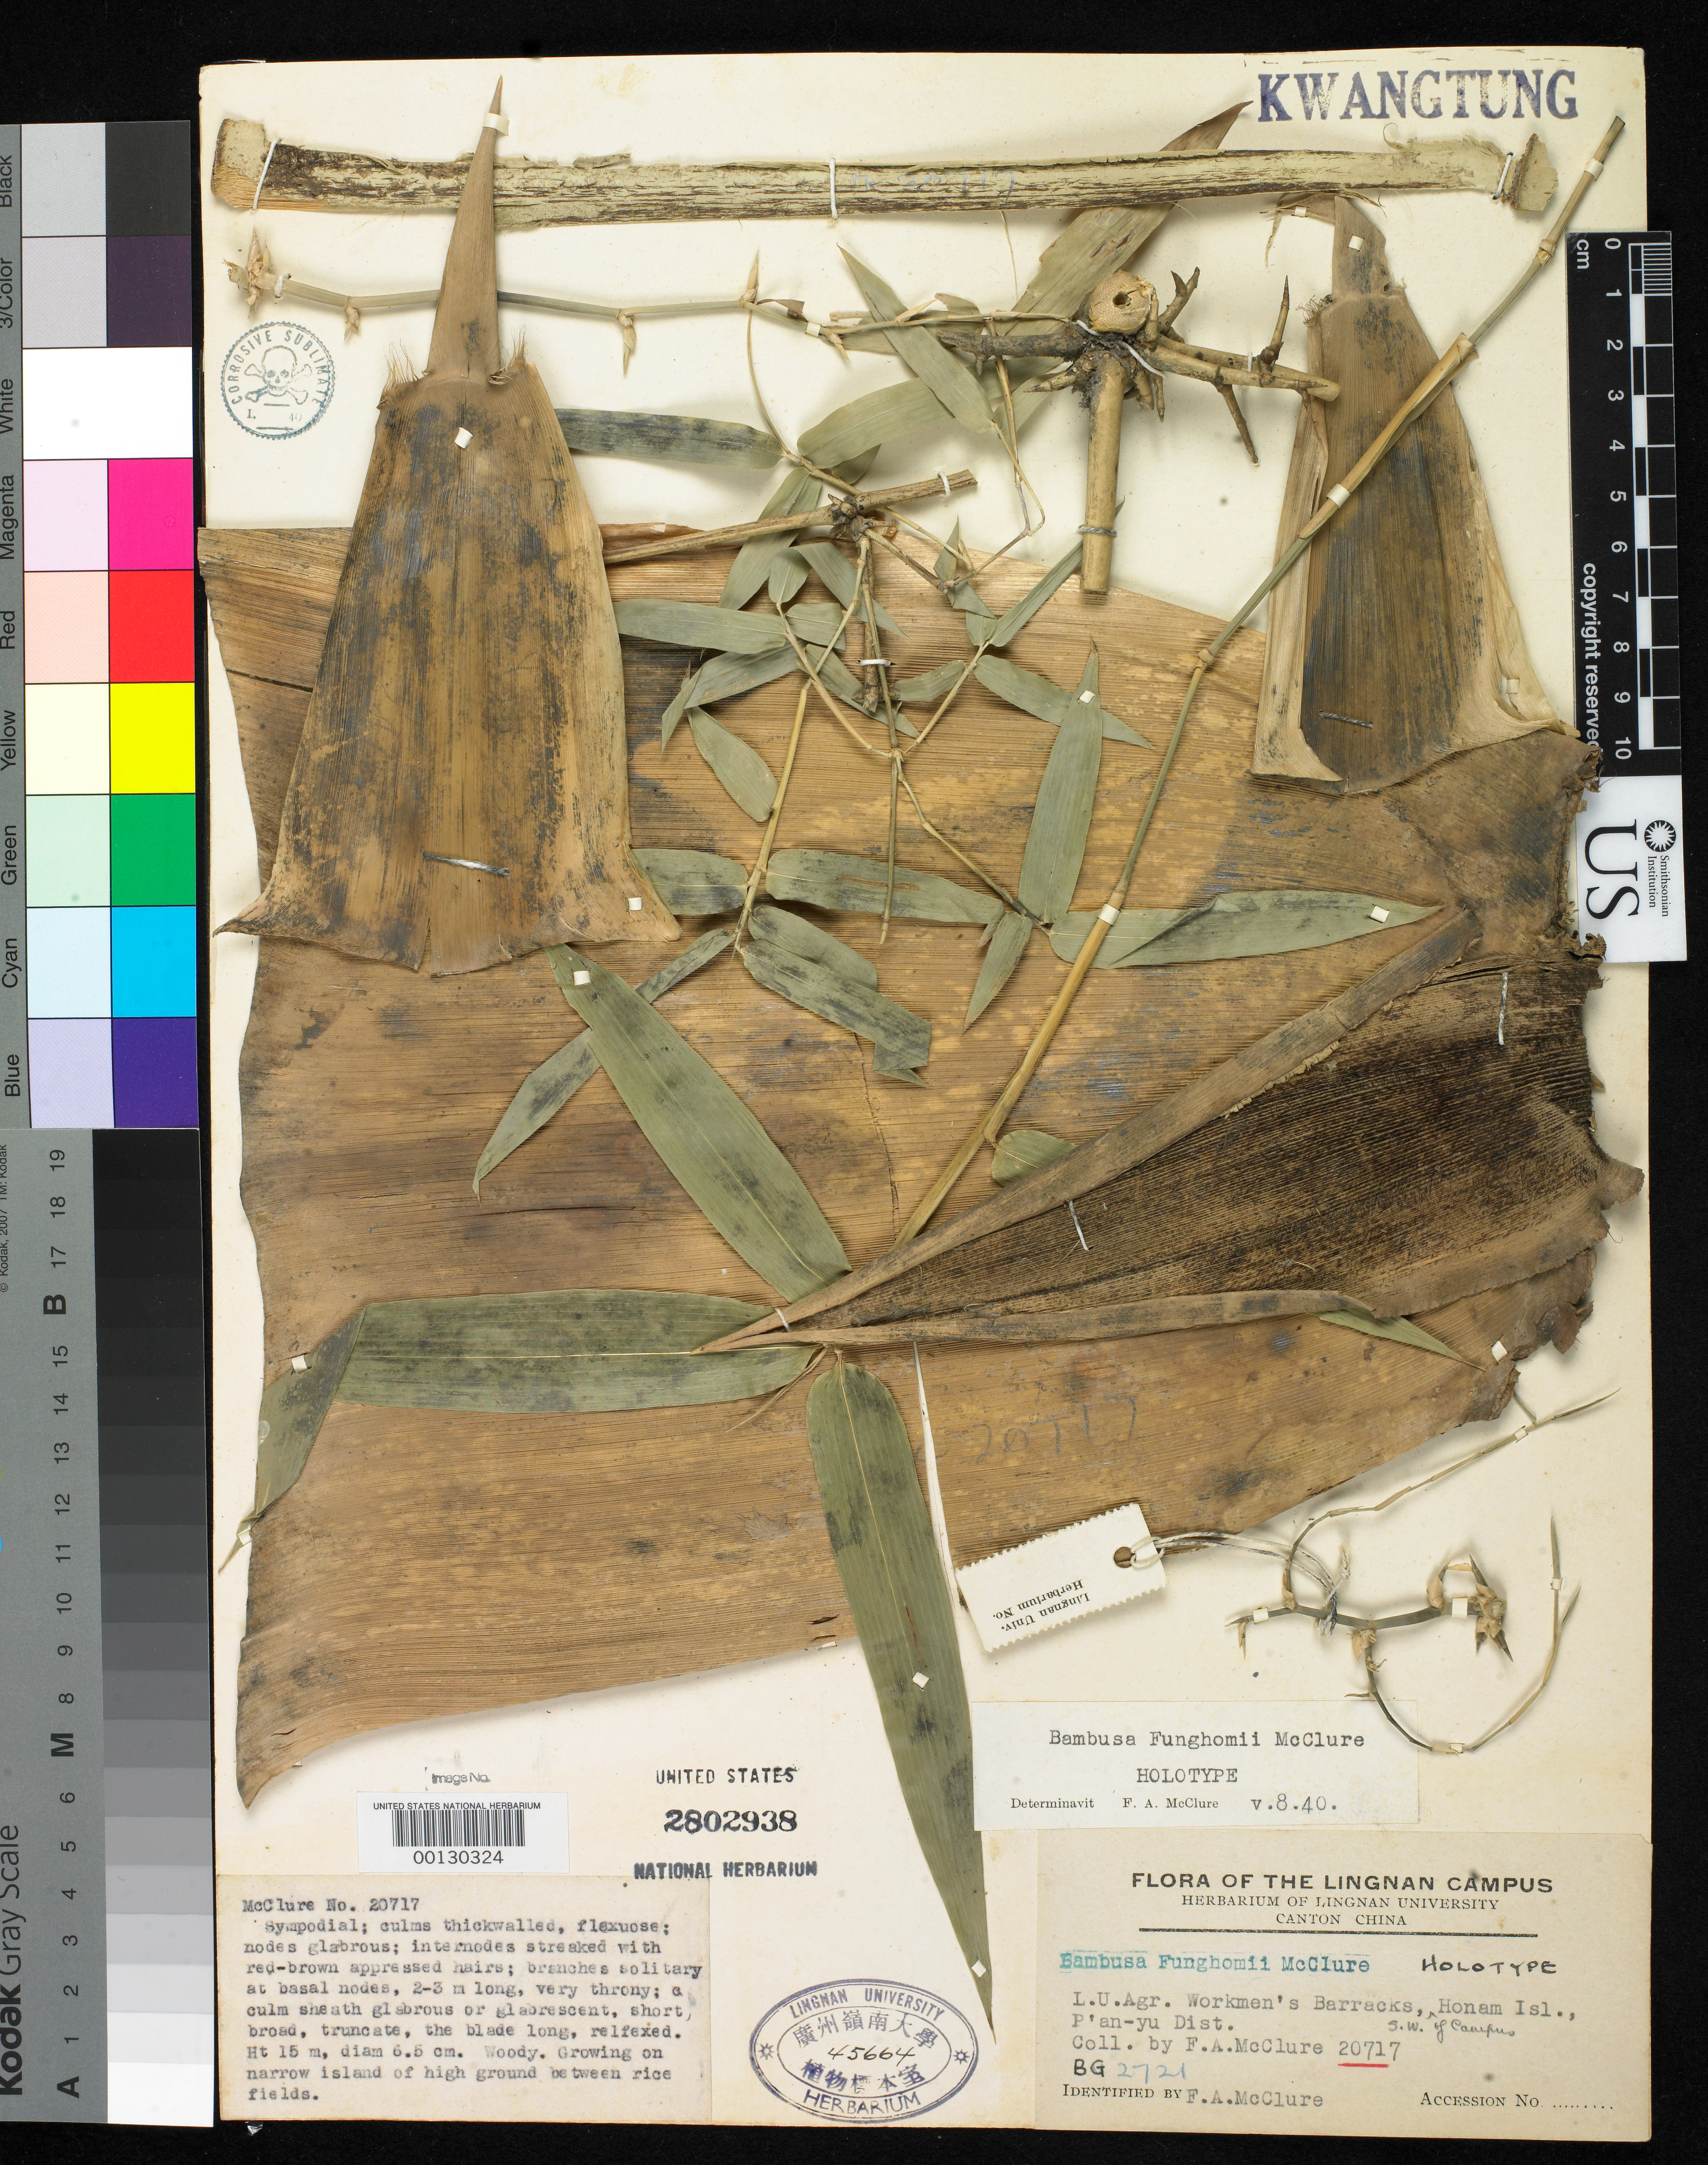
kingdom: Plantae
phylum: Tracheophyta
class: Liliopsida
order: Poales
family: Poaceae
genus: Bambusa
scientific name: Bambusa funghomii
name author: McClure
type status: Holotype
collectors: F. A. McClure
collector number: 20717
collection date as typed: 13 Dec 1937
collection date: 1937-12-13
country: China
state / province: Guangdong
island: Honam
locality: Pan-yu Dist.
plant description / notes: Lingnan University Herbarium no. 45664.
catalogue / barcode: US 2802938